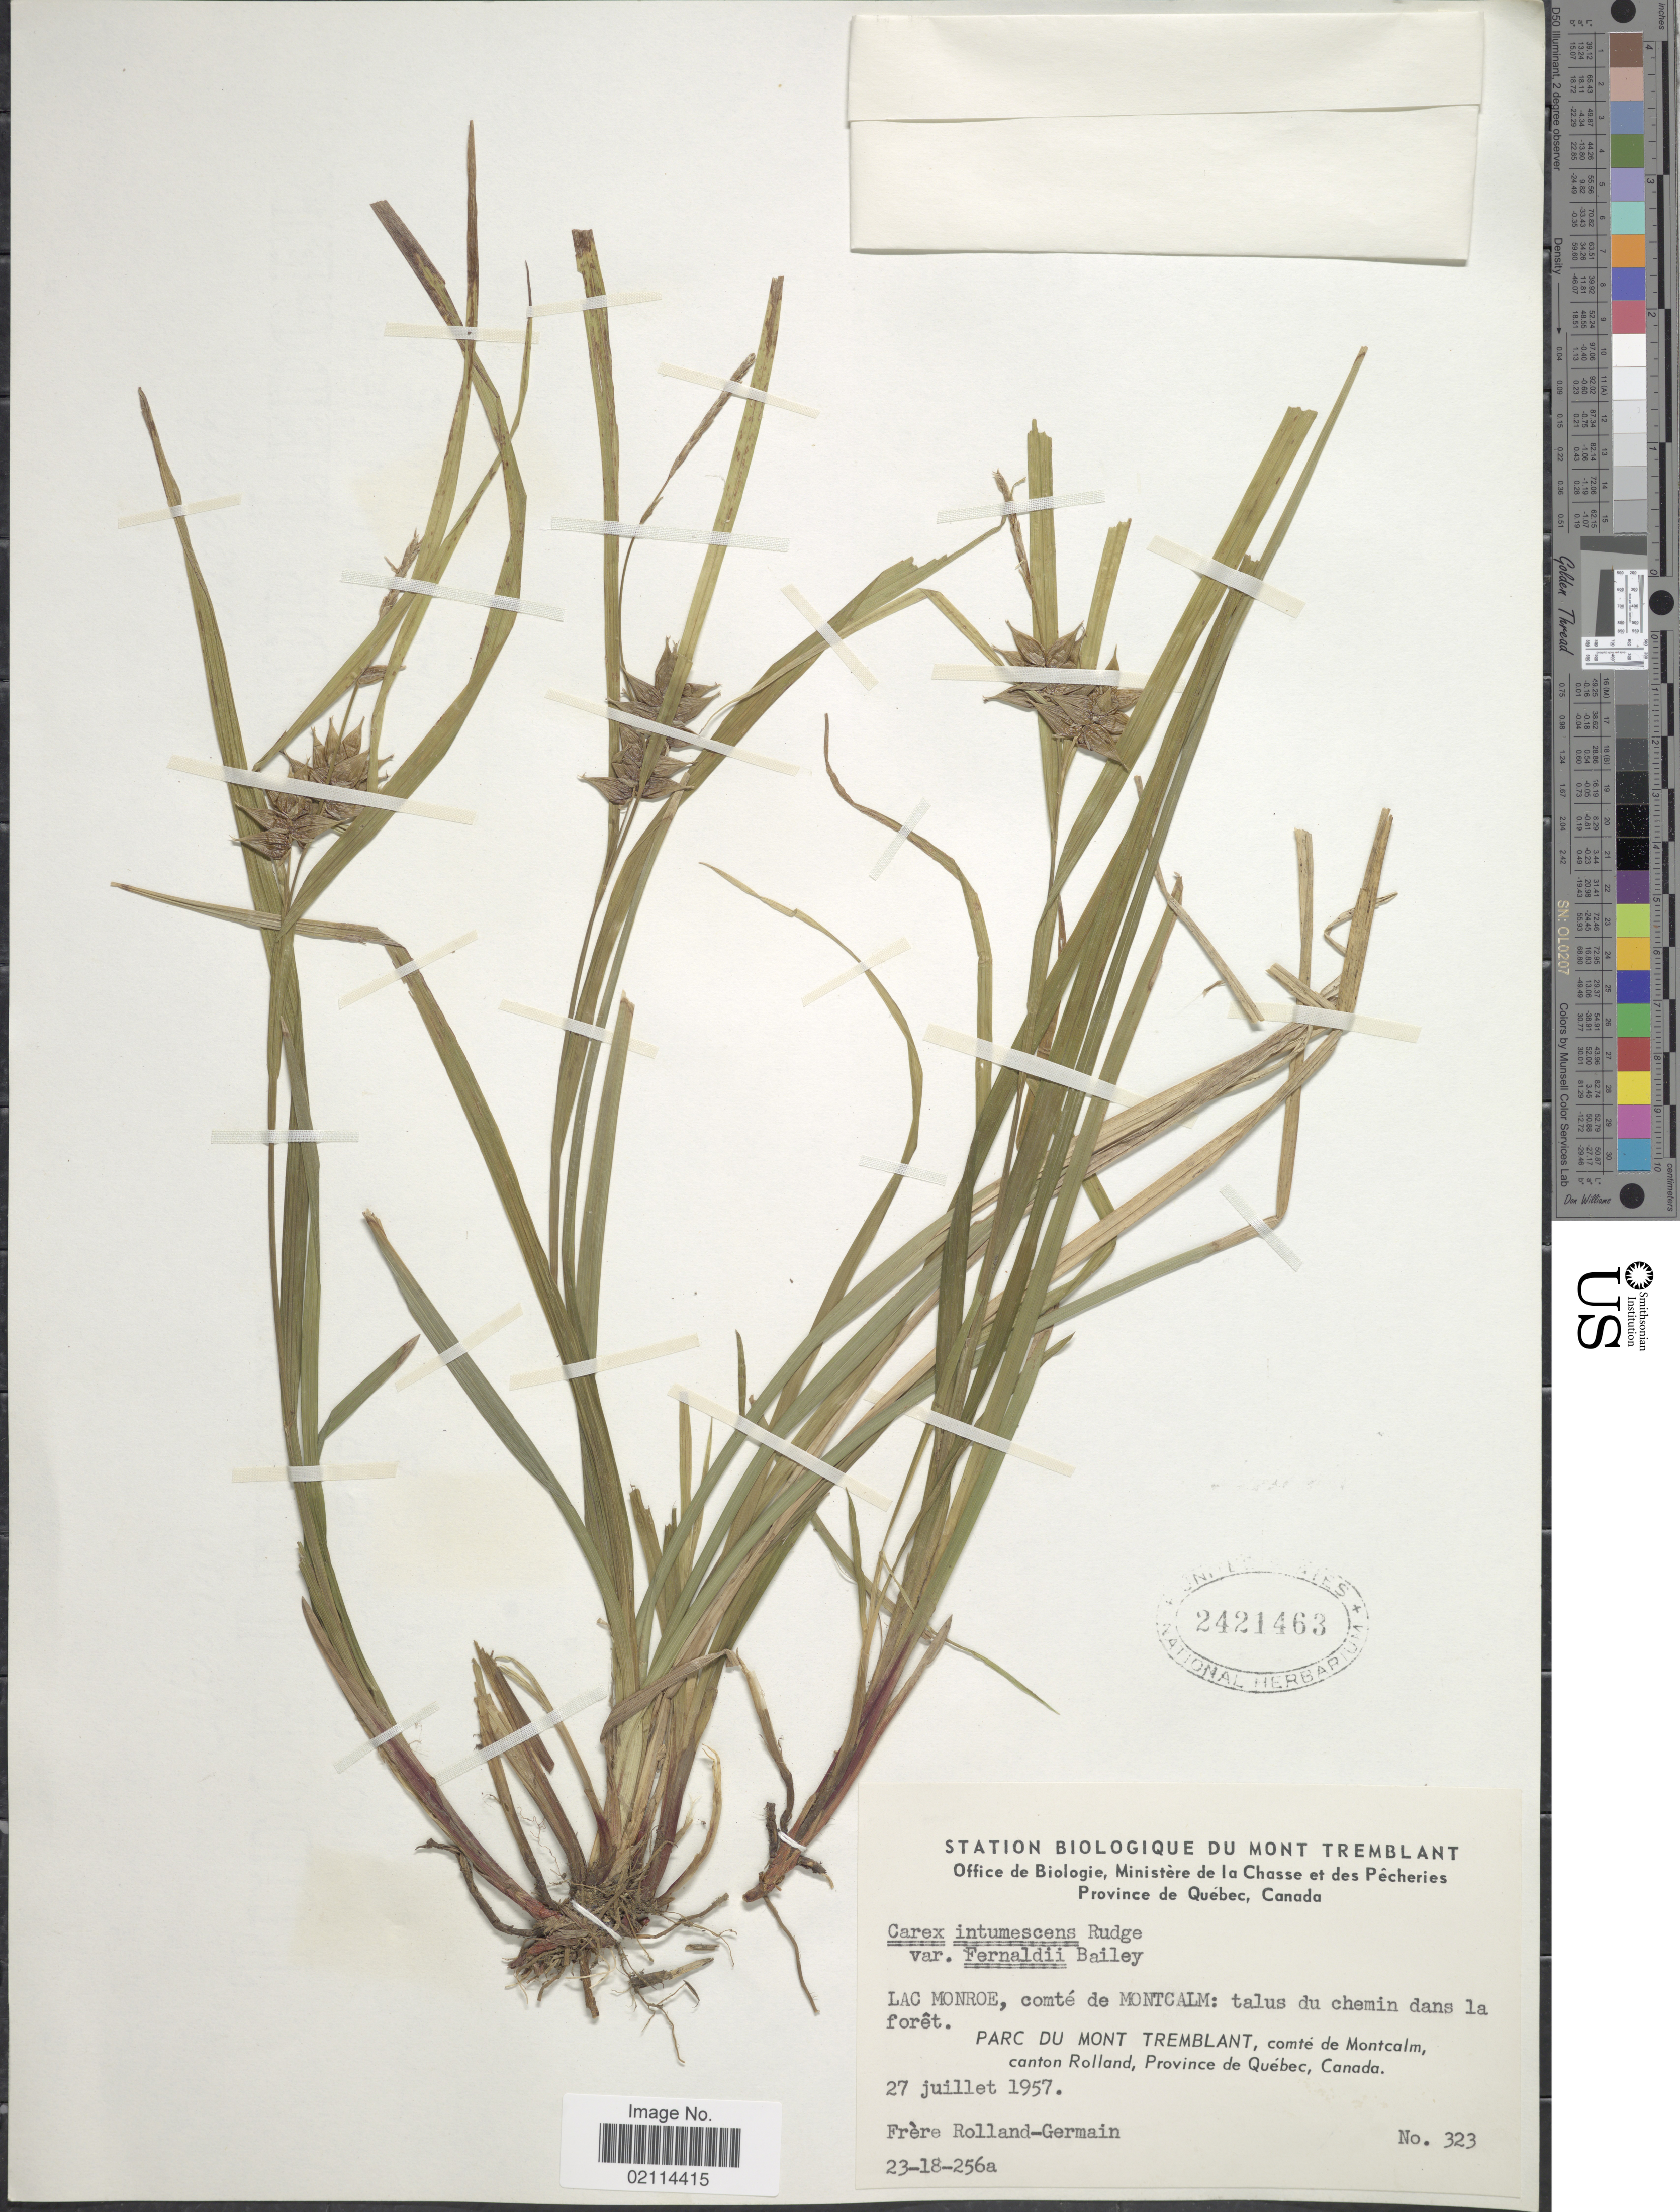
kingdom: Plantae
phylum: Tracheophyta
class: Liliopsida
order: Poales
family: Cyperaceae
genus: Carex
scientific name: Carex intumescens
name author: Rudge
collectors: Rolland-Germain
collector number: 323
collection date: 1957-07-27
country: Canada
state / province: Quebec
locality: Lac Monroe, comte de Montcalm: talus du chemin dans la foret, Parc du Mont Tremblant, comte de Montcalm, canton Rolland.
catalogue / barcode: US 2421463